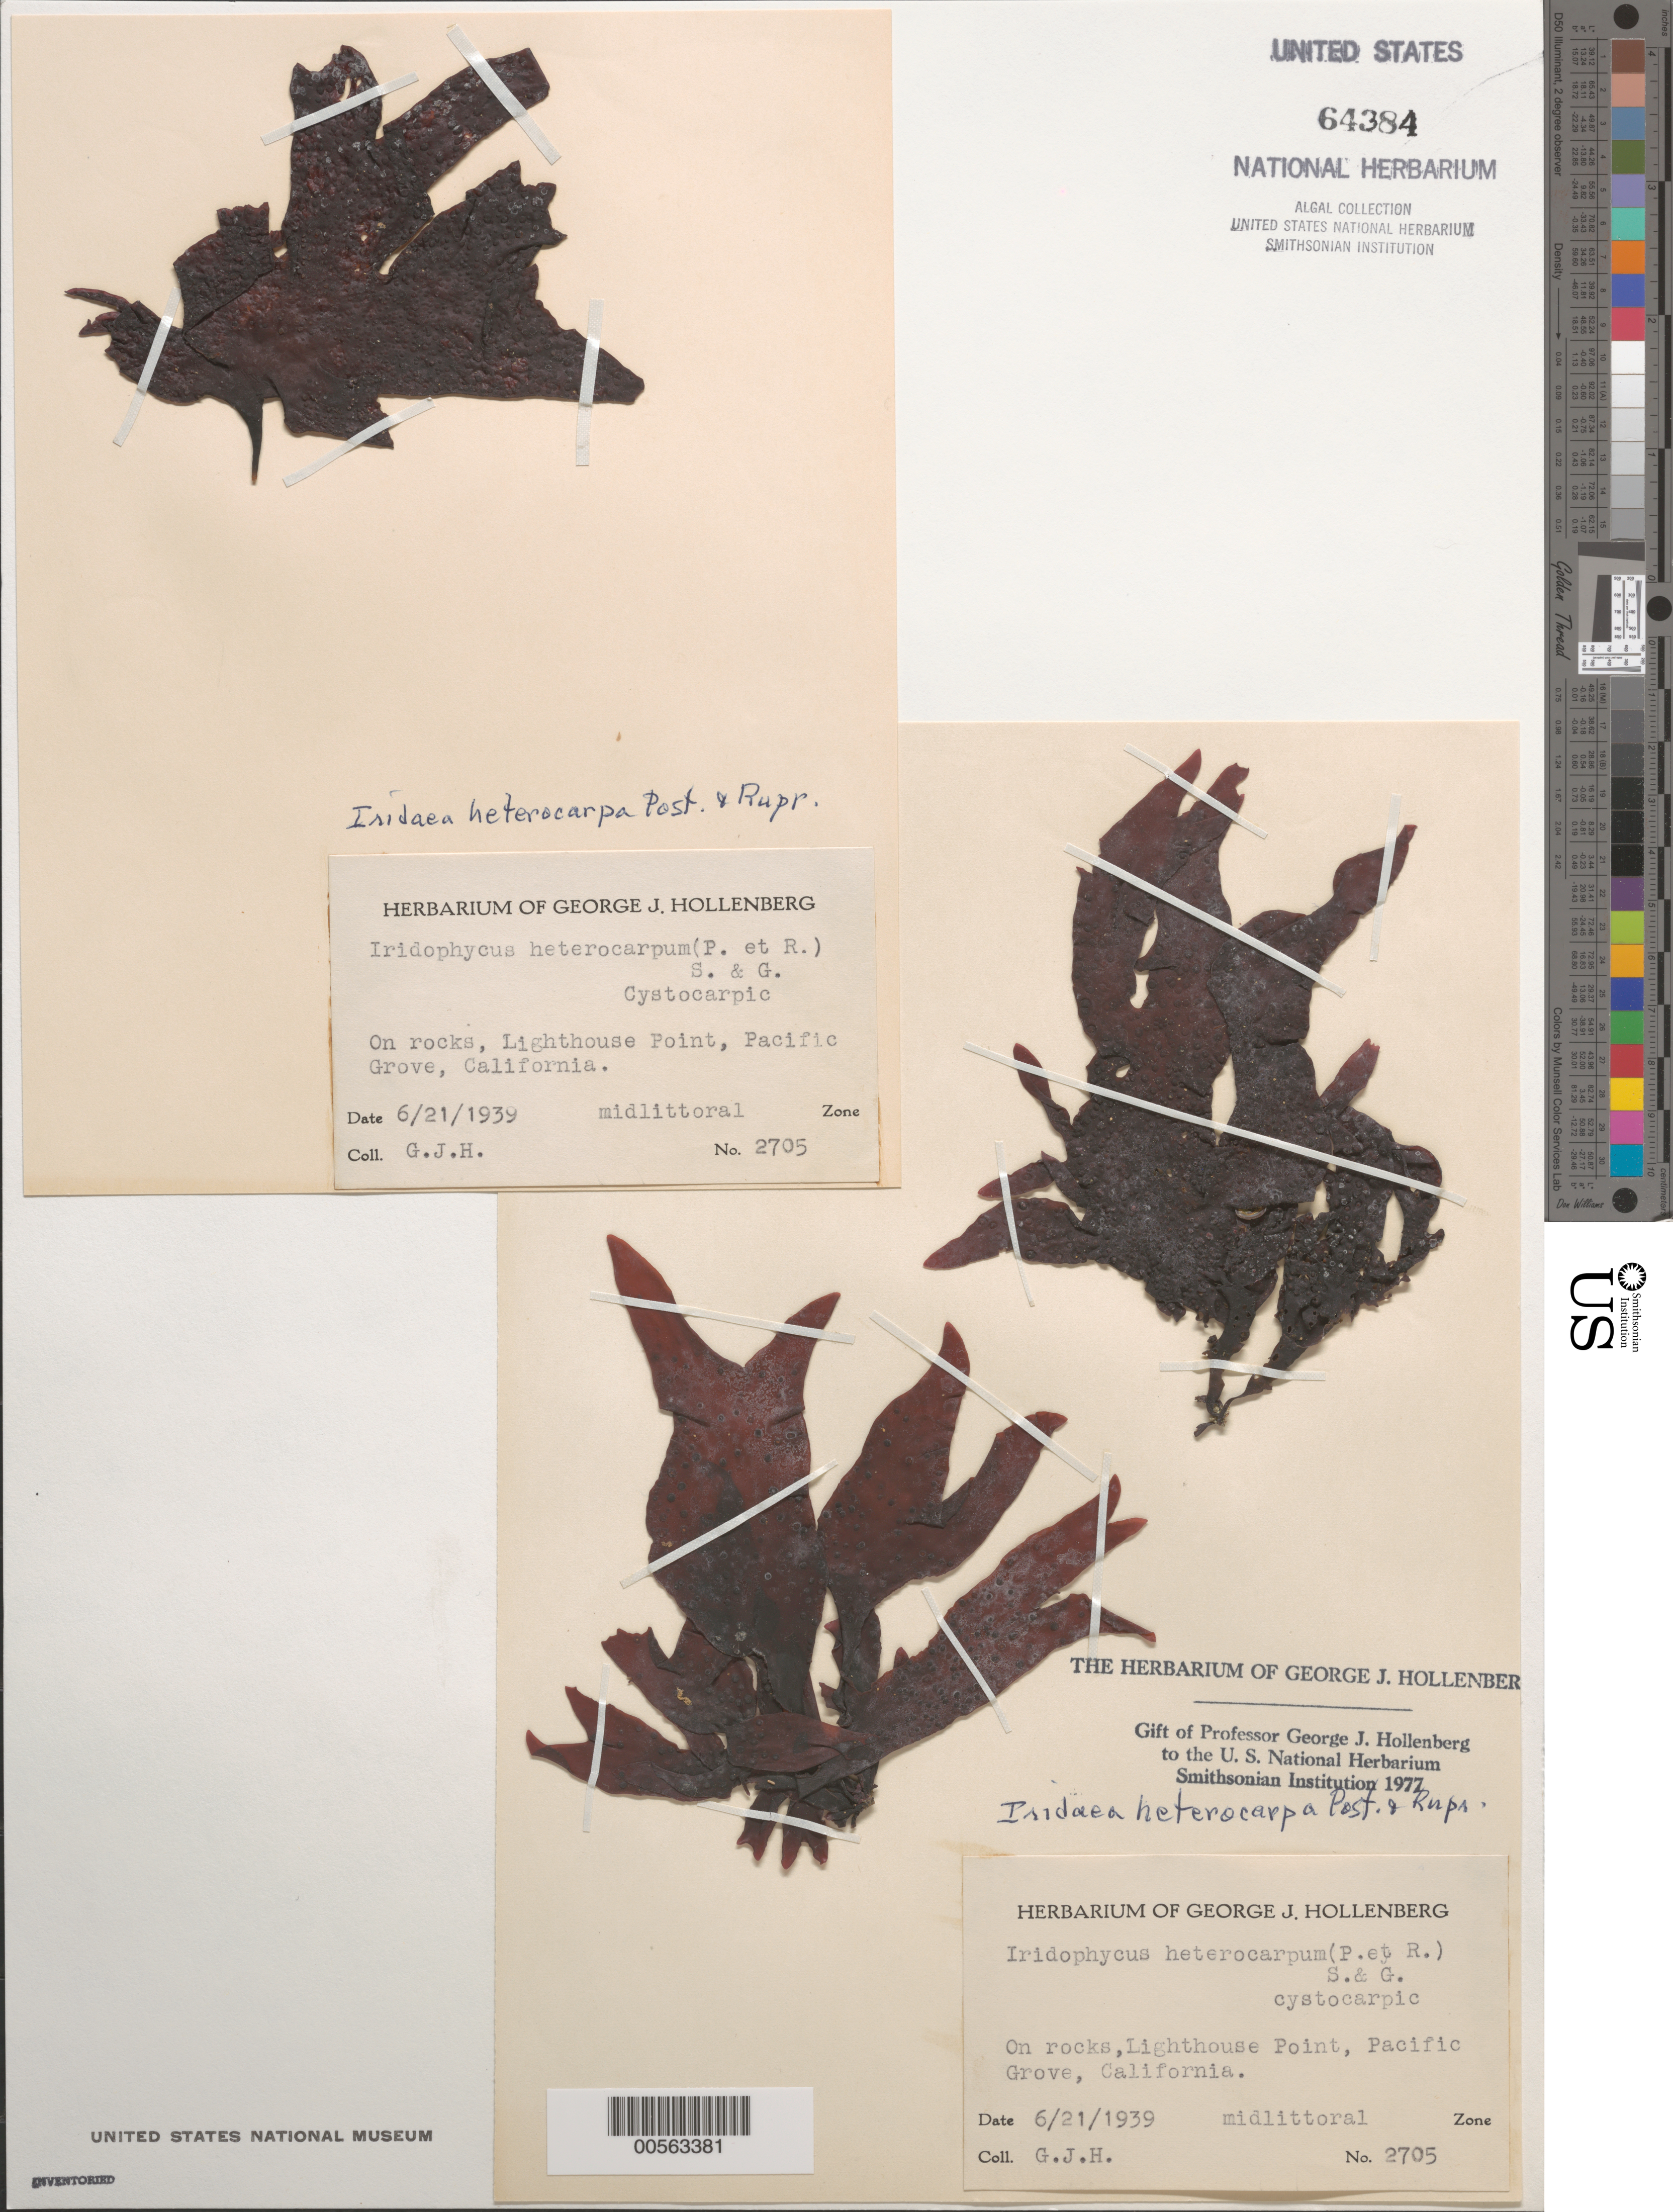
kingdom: Plantae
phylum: Rhodophyta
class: Florideophyceae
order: Gigartinales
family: Gigartinaceae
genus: Chondrus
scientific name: Chondrus crispus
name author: Stackh.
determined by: Algae name updating Project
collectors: G. Hollenberg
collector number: GJH 2705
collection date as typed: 21 Jun 1939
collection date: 1939-06-21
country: United States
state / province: California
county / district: Monterey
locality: Lighthouse Point, Pacific Grove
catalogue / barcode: US 64384